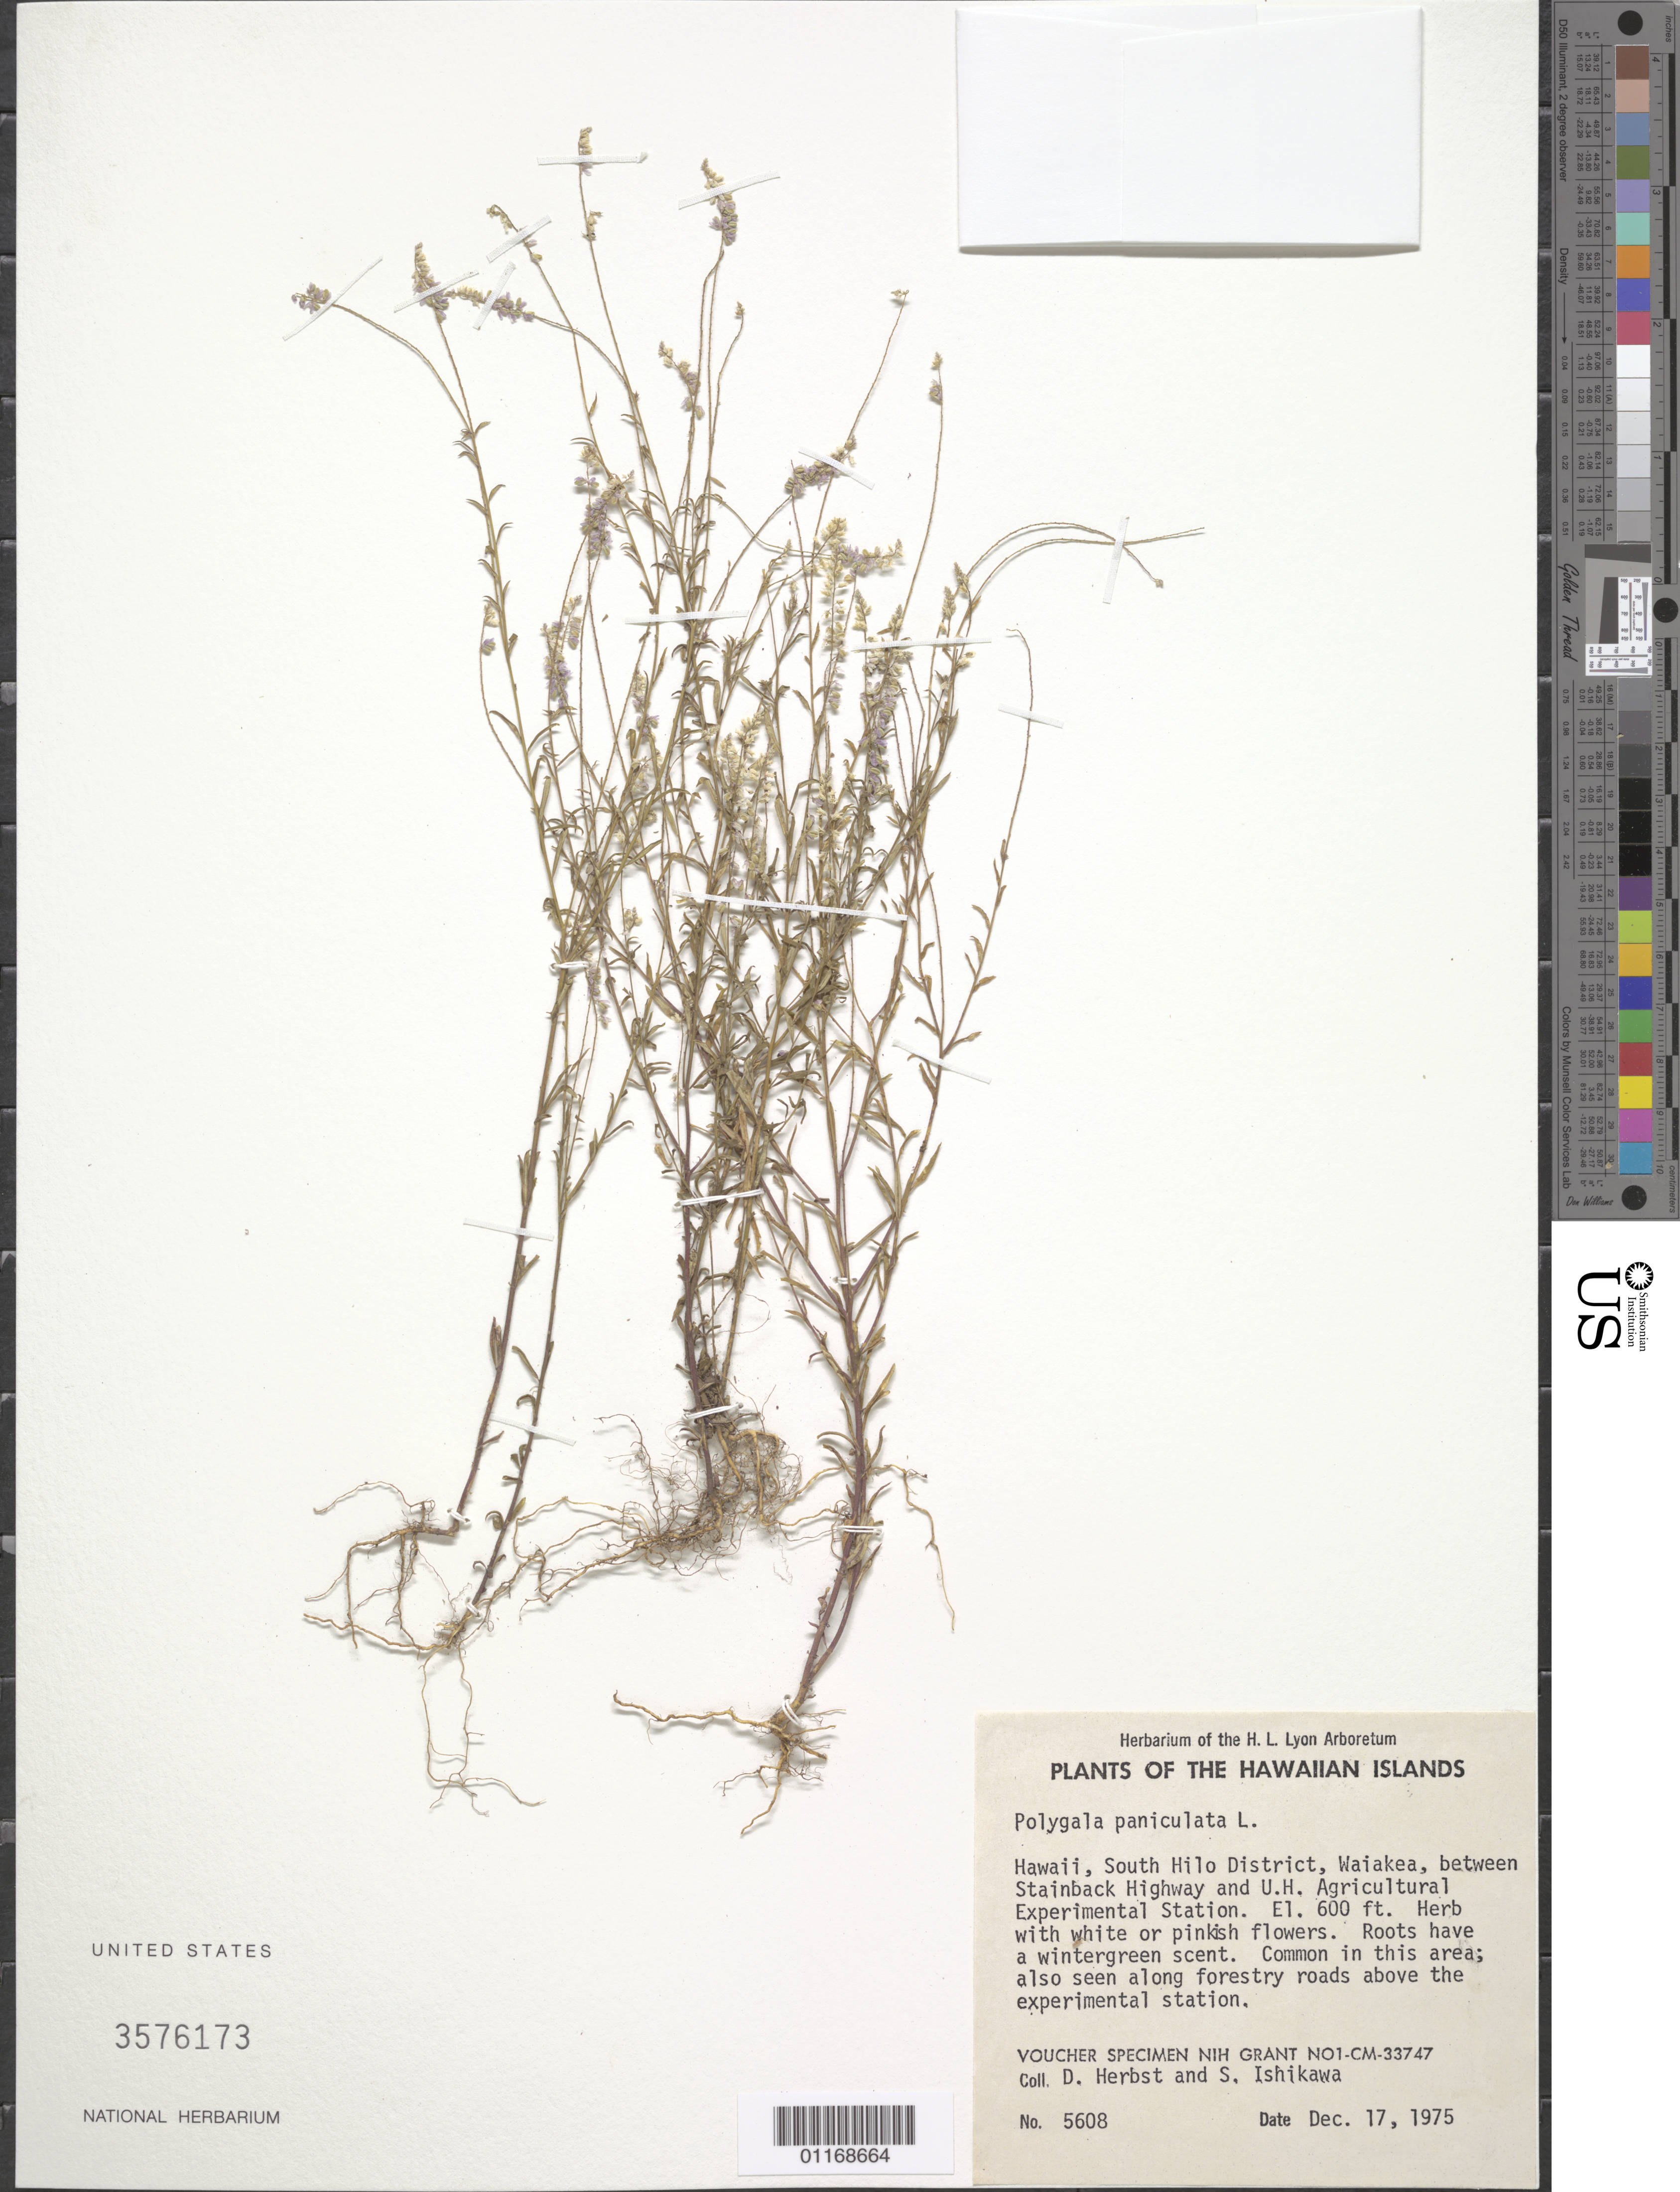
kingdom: Plantae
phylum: Tracheophyta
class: Magnoliopsida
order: Fabales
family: Polygalaceae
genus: Polygala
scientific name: Polygala paniculata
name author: L.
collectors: D. R. Herbst & S. Ishikawa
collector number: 5608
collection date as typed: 17 Dec 1975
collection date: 1975-12-17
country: United States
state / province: Hawaii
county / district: Hawaii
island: Hawaii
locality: South Hilo District, Waiakea, between Stainback Highway and U.H. Agricultural Experimental Station.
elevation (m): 183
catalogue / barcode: US 3576173